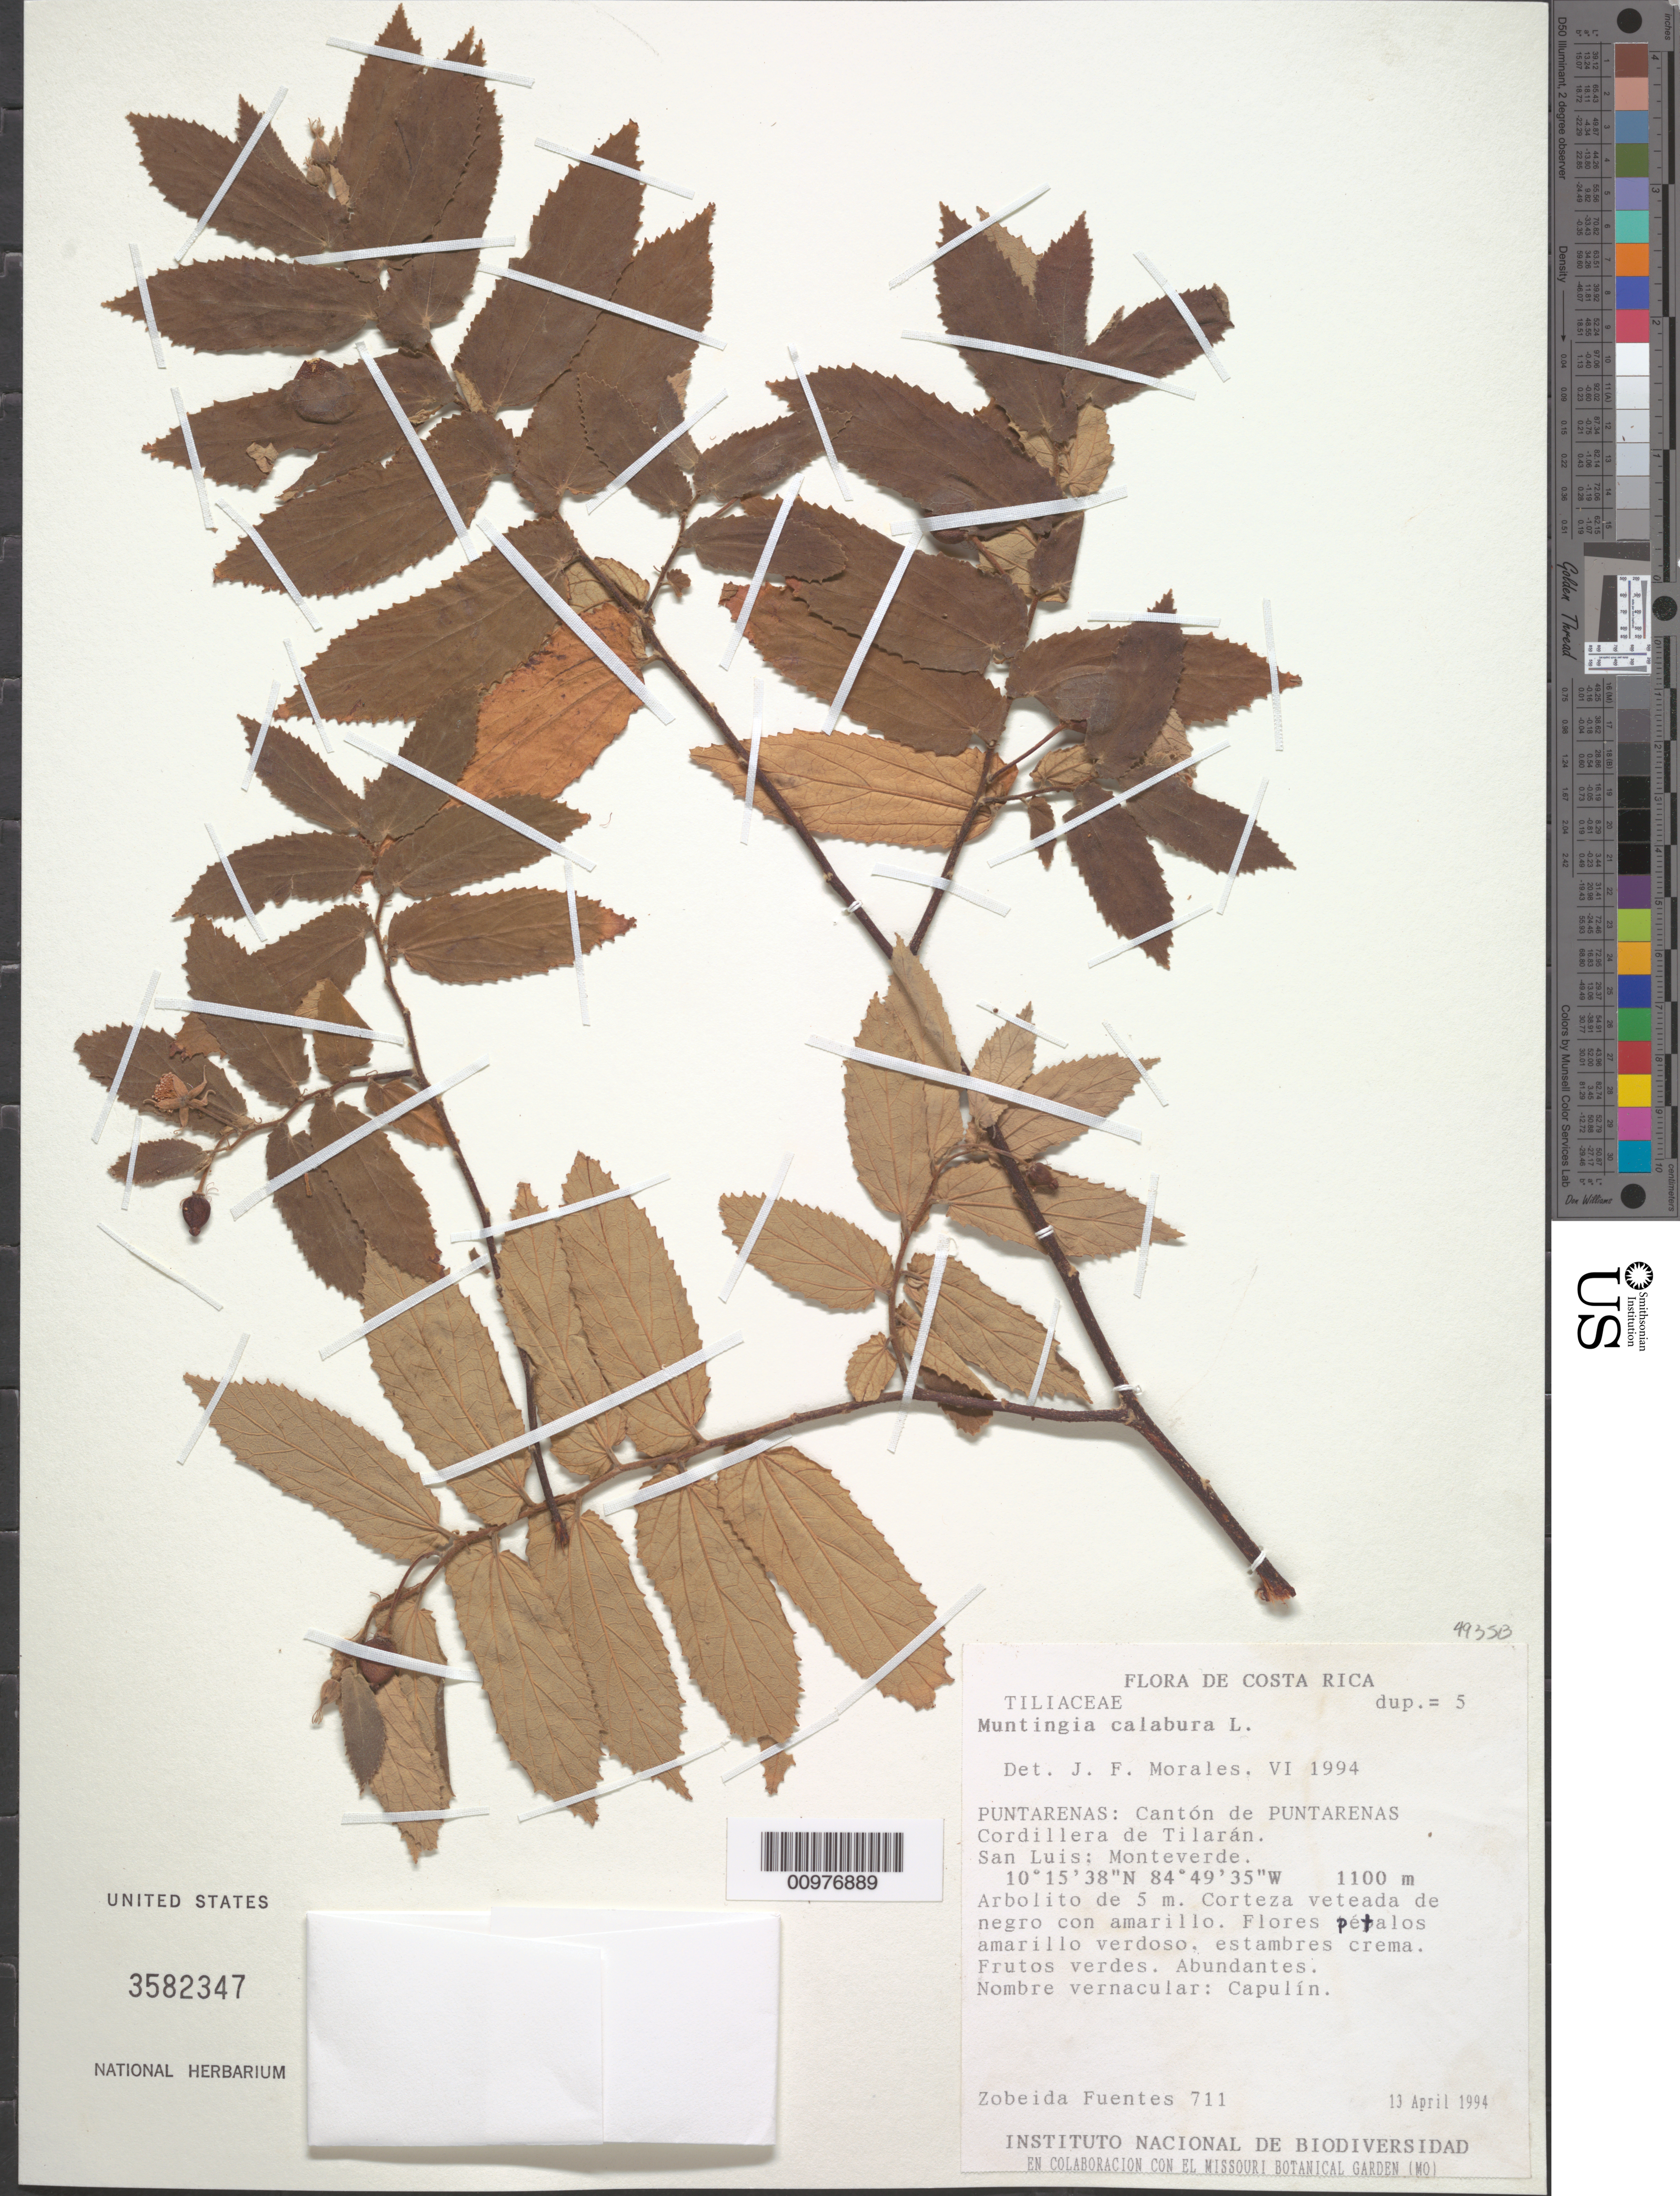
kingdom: Plantae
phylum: Tracheophyta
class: Magnoliopsida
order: Malvales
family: Muntingiaceae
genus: Muntingia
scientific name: Muntingia calabura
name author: L.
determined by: Morales, J. F.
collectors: Z. Fuentes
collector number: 711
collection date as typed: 13 April 1994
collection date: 1994-04-13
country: Costa Rica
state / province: Puntarenas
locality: Cantón de Puntarenas, Cordillera de Tilaran. San Luis: Monteverde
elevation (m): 1100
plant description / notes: abundant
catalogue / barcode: US 3582347